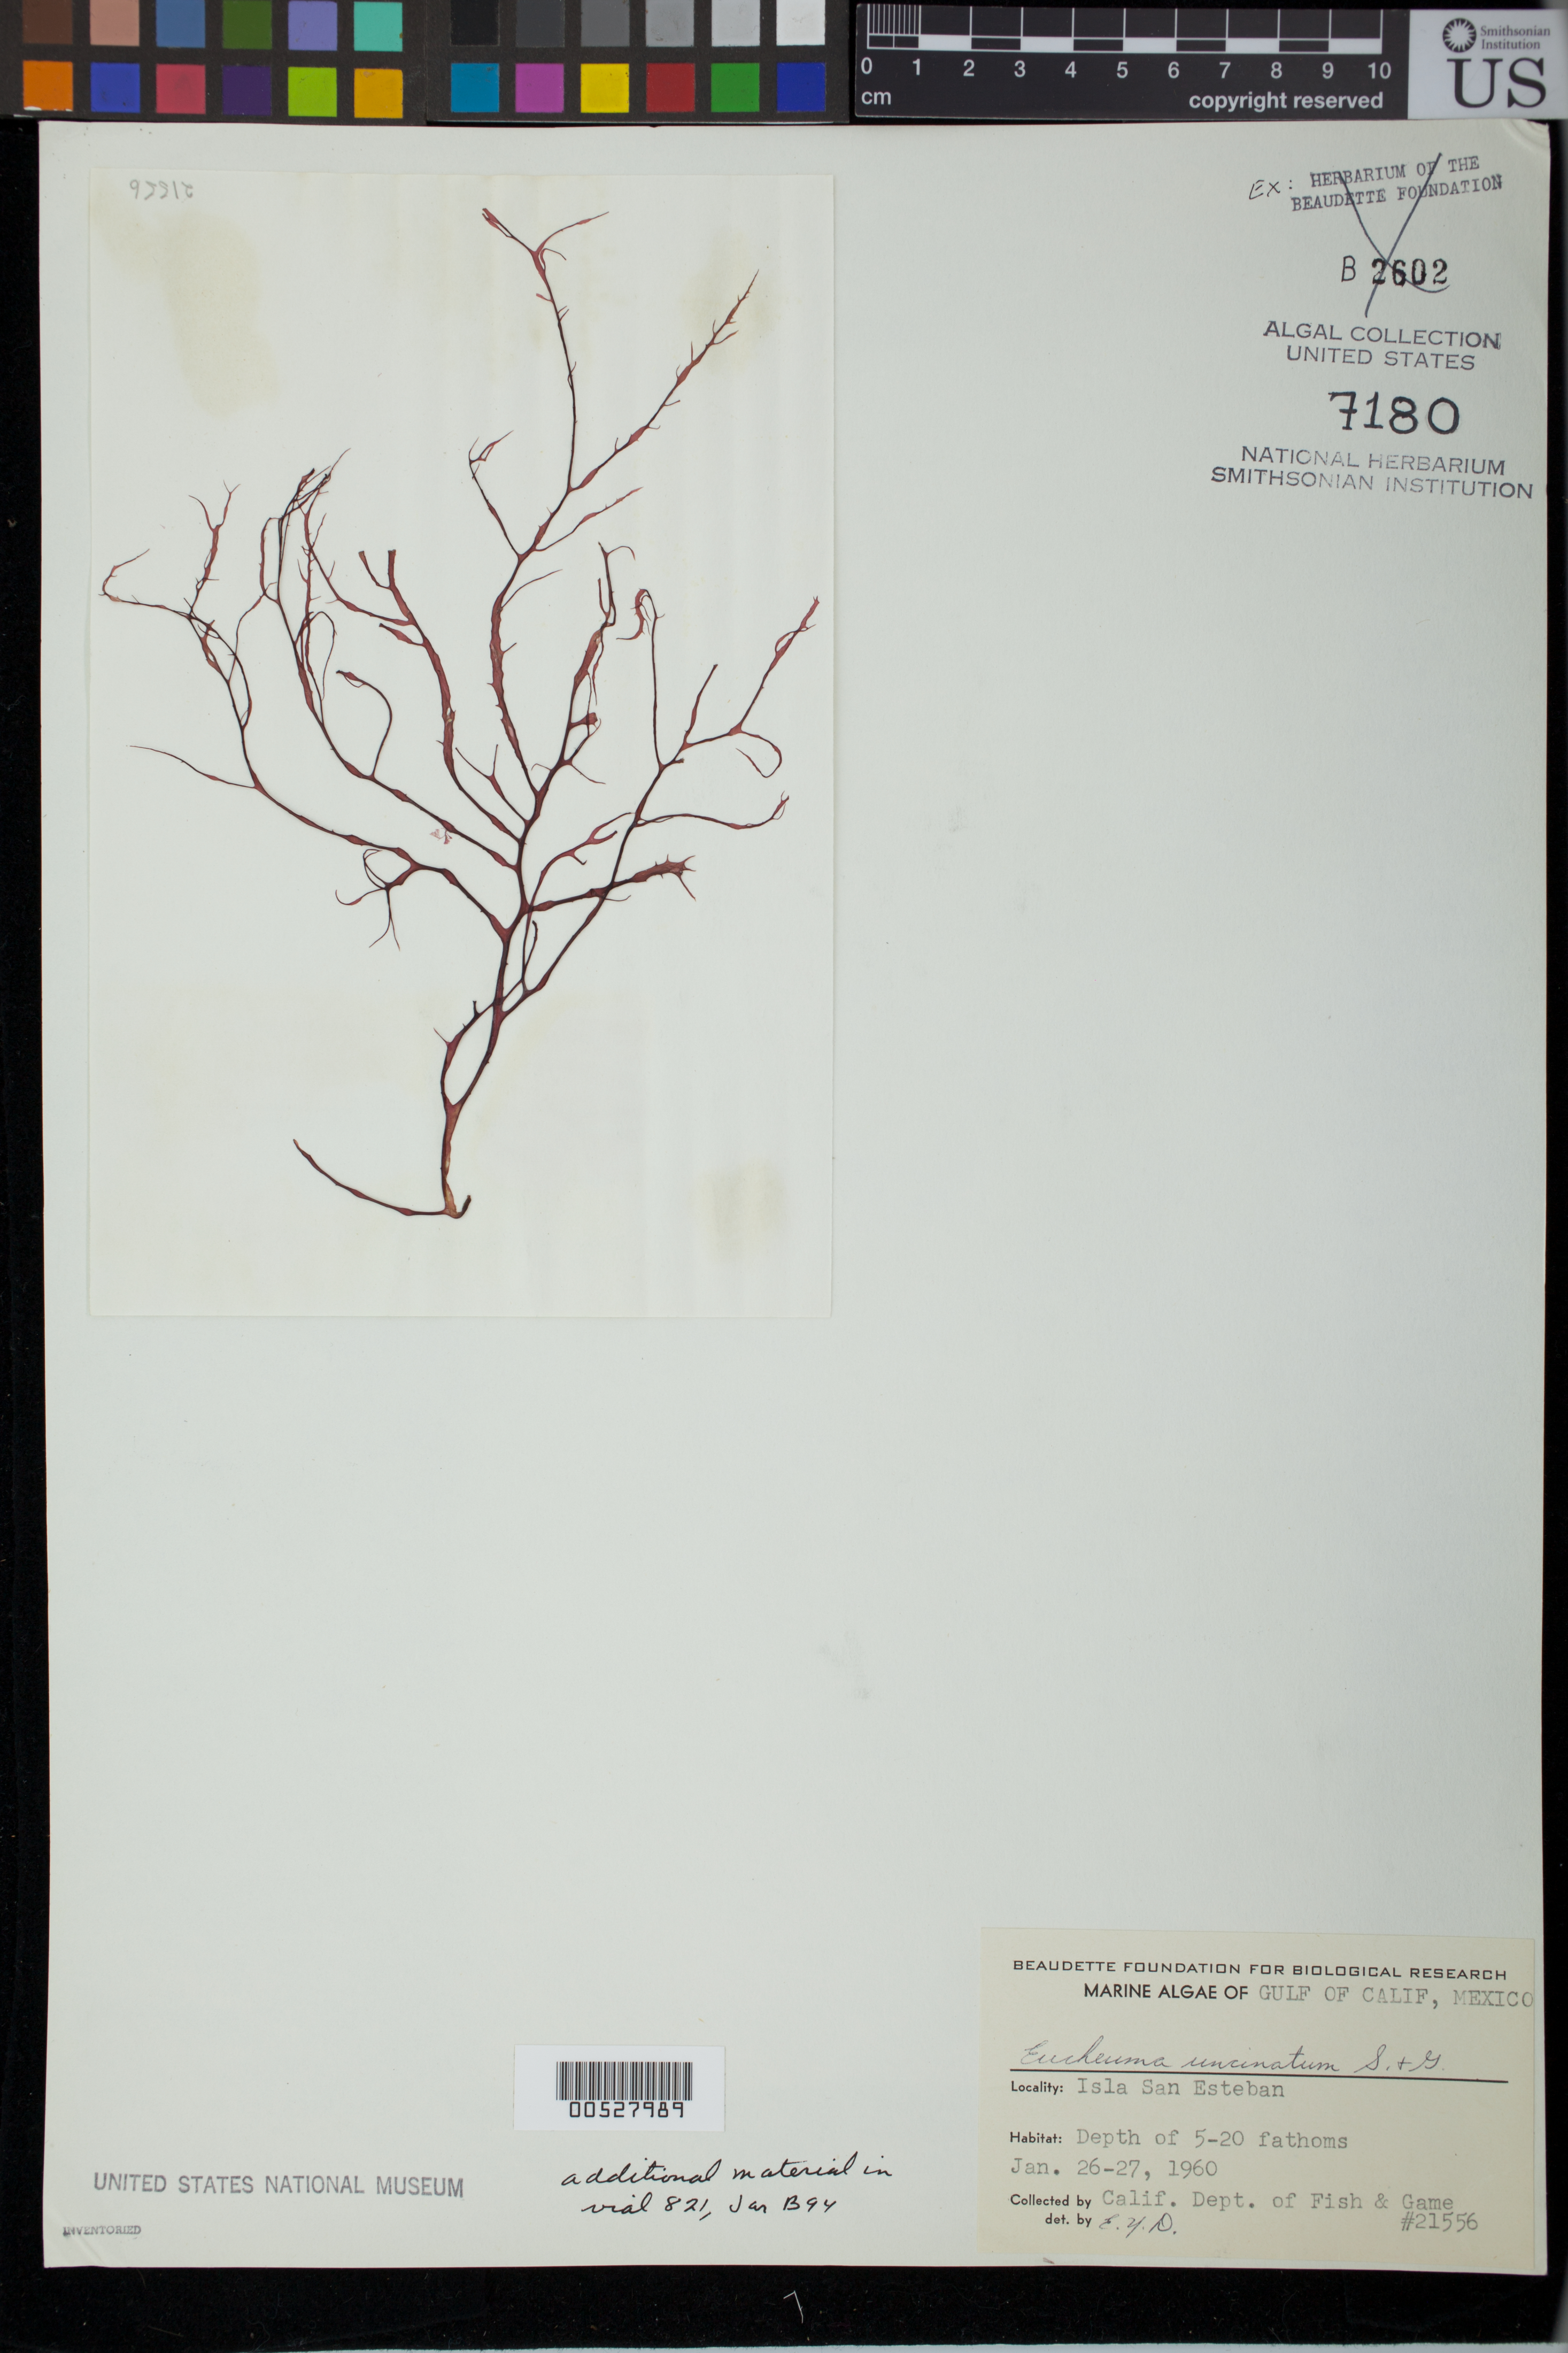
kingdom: Plantae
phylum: Rhodophyta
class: Florideophyceae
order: Gigartinales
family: Solieriaceae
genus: Tacanoosca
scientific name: Tacanoosca uncinata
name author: (Setchell & N.L. Gardner) J.N. Norris et al.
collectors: California Dept of Fish & Game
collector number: EYD 21556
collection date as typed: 26 Jan 1960 TO 27 Jan 1960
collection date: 1960-01-26/1960-01-27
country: Mexico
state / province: Baja California Norte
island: Isla San Esteban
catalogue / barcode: US 7180